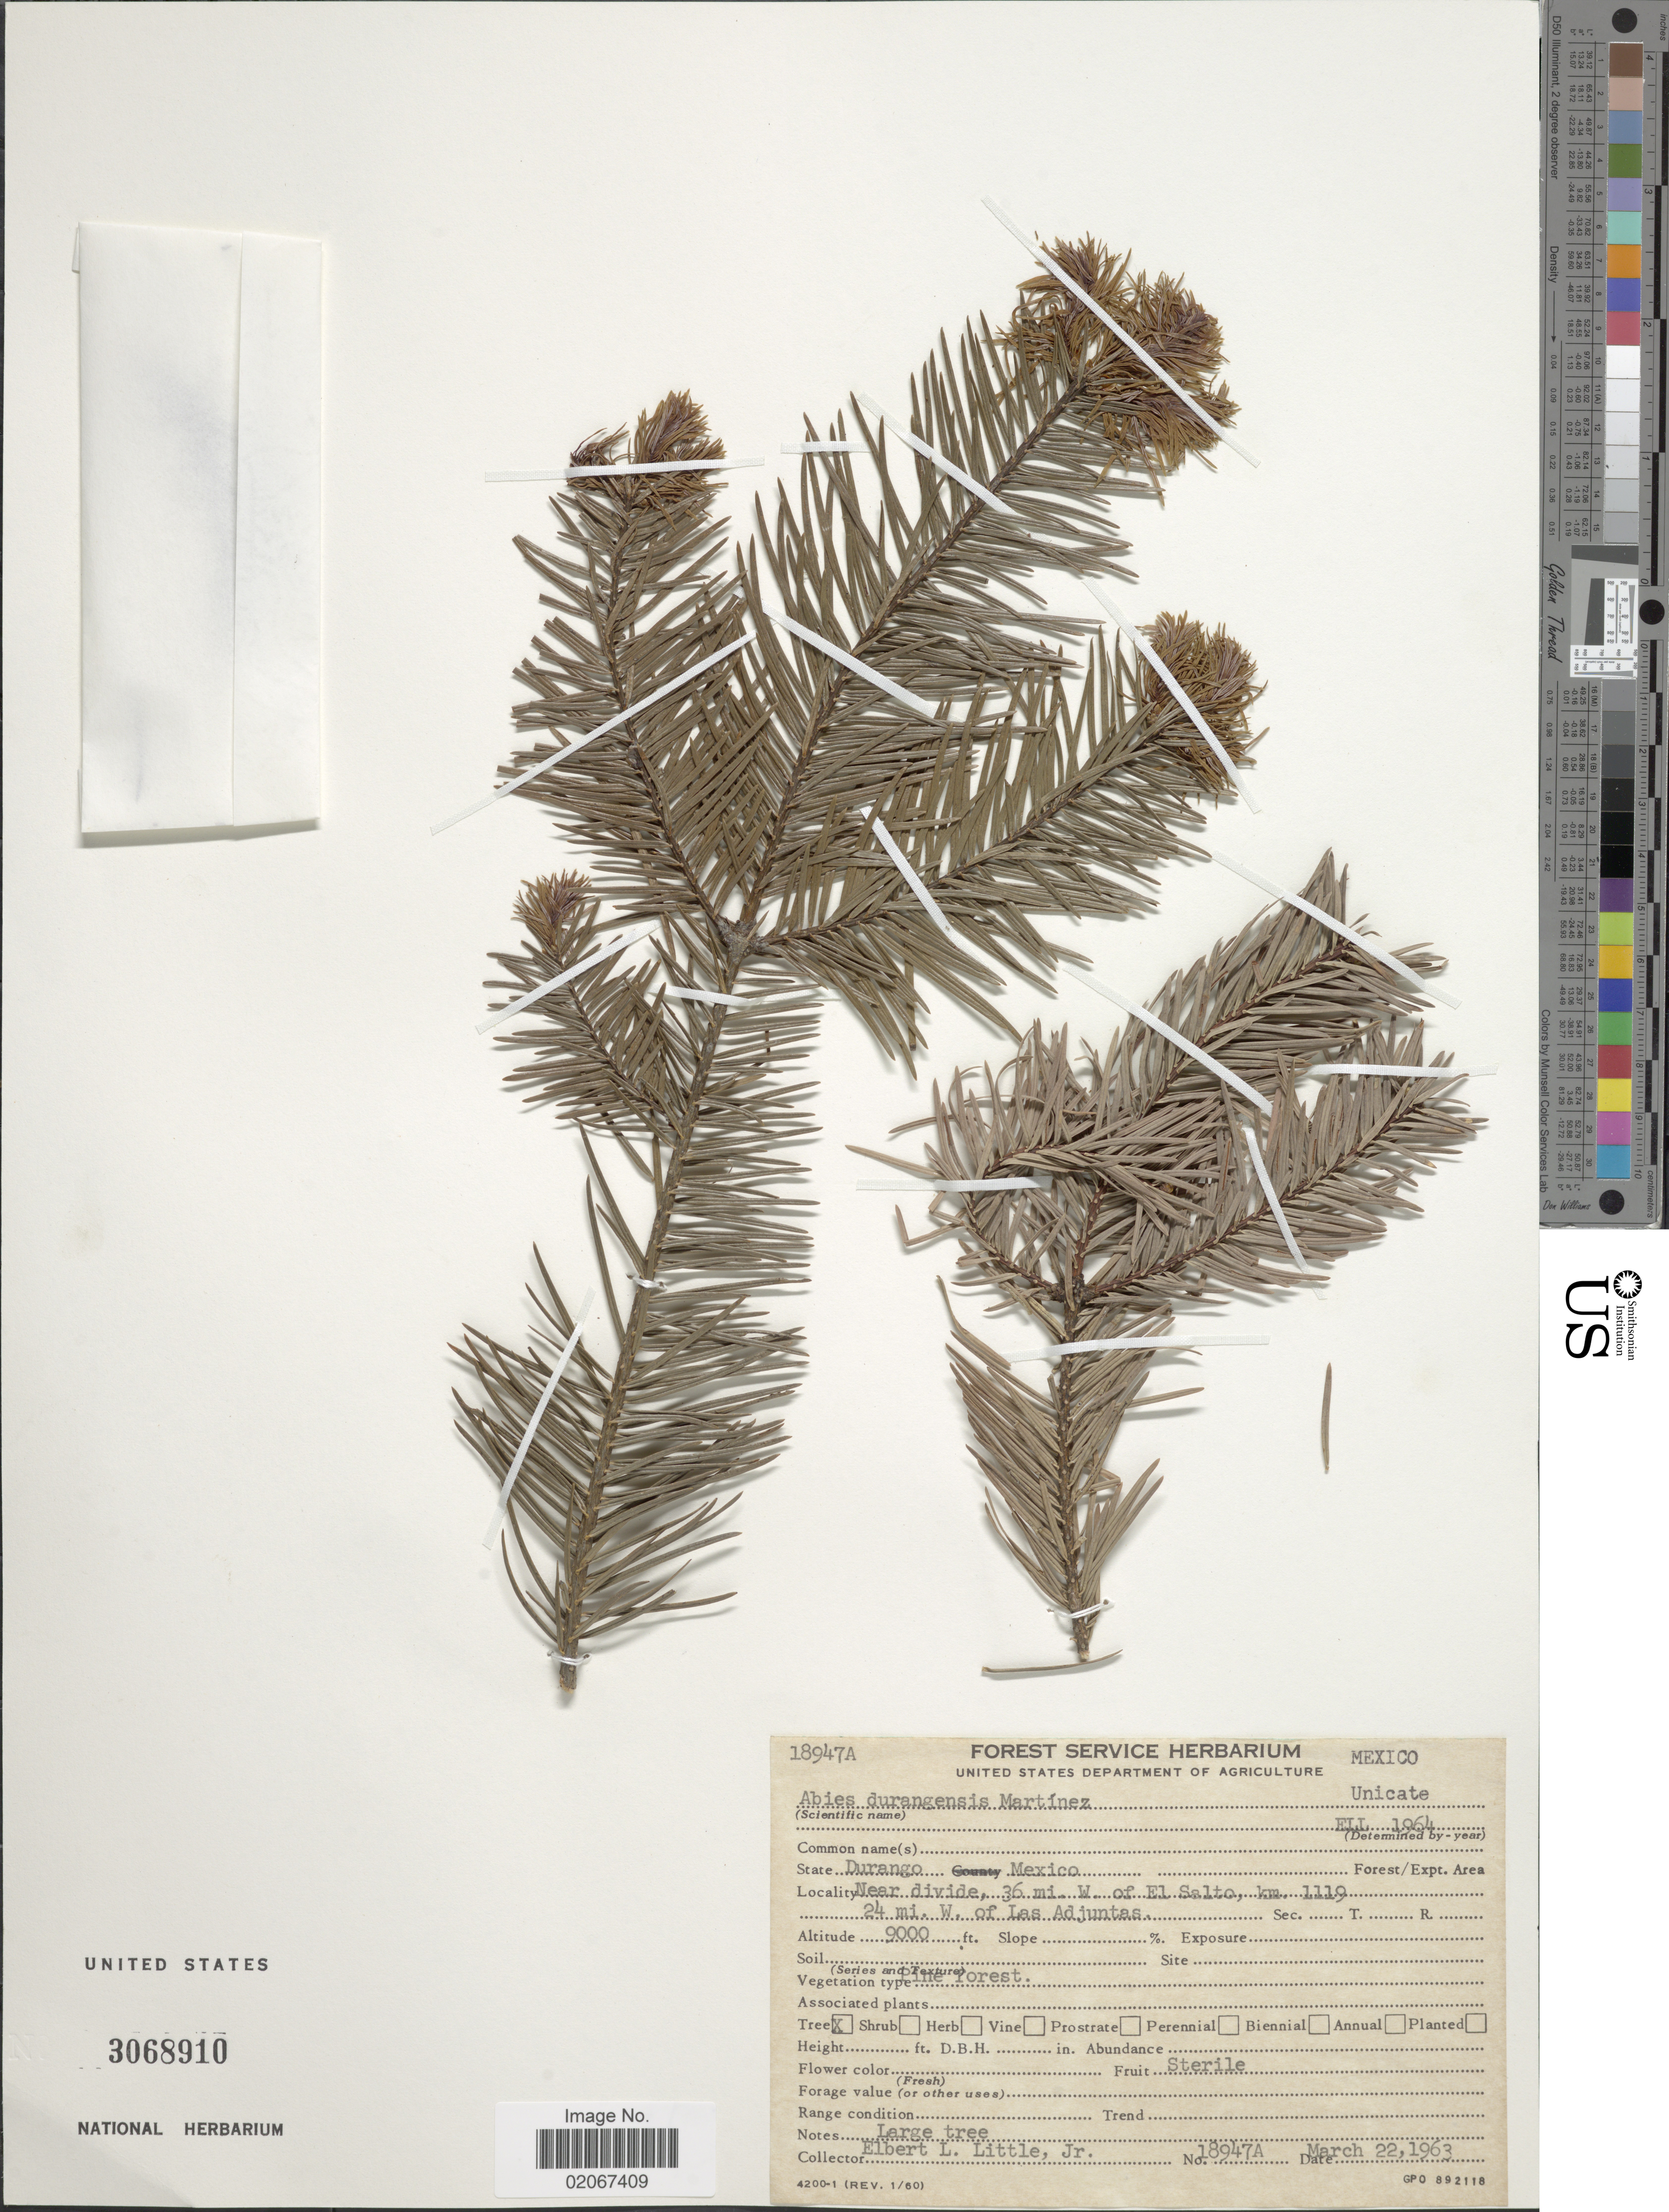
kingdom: Plantae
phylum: Tracheophyta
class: Pinopsida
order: Pinales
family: Pinaceae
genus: Abies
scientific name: Abies durangensis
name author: Martínez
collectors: E. L. Little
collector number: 18947A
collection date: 1963-03-22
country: Mexico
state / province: Durango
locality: State Durango. Near divide, 36 mi. W. of El Salto, km. 1119. 24 mi. W. of Las Adjuntas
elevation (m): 2743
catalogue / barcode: US 3068910